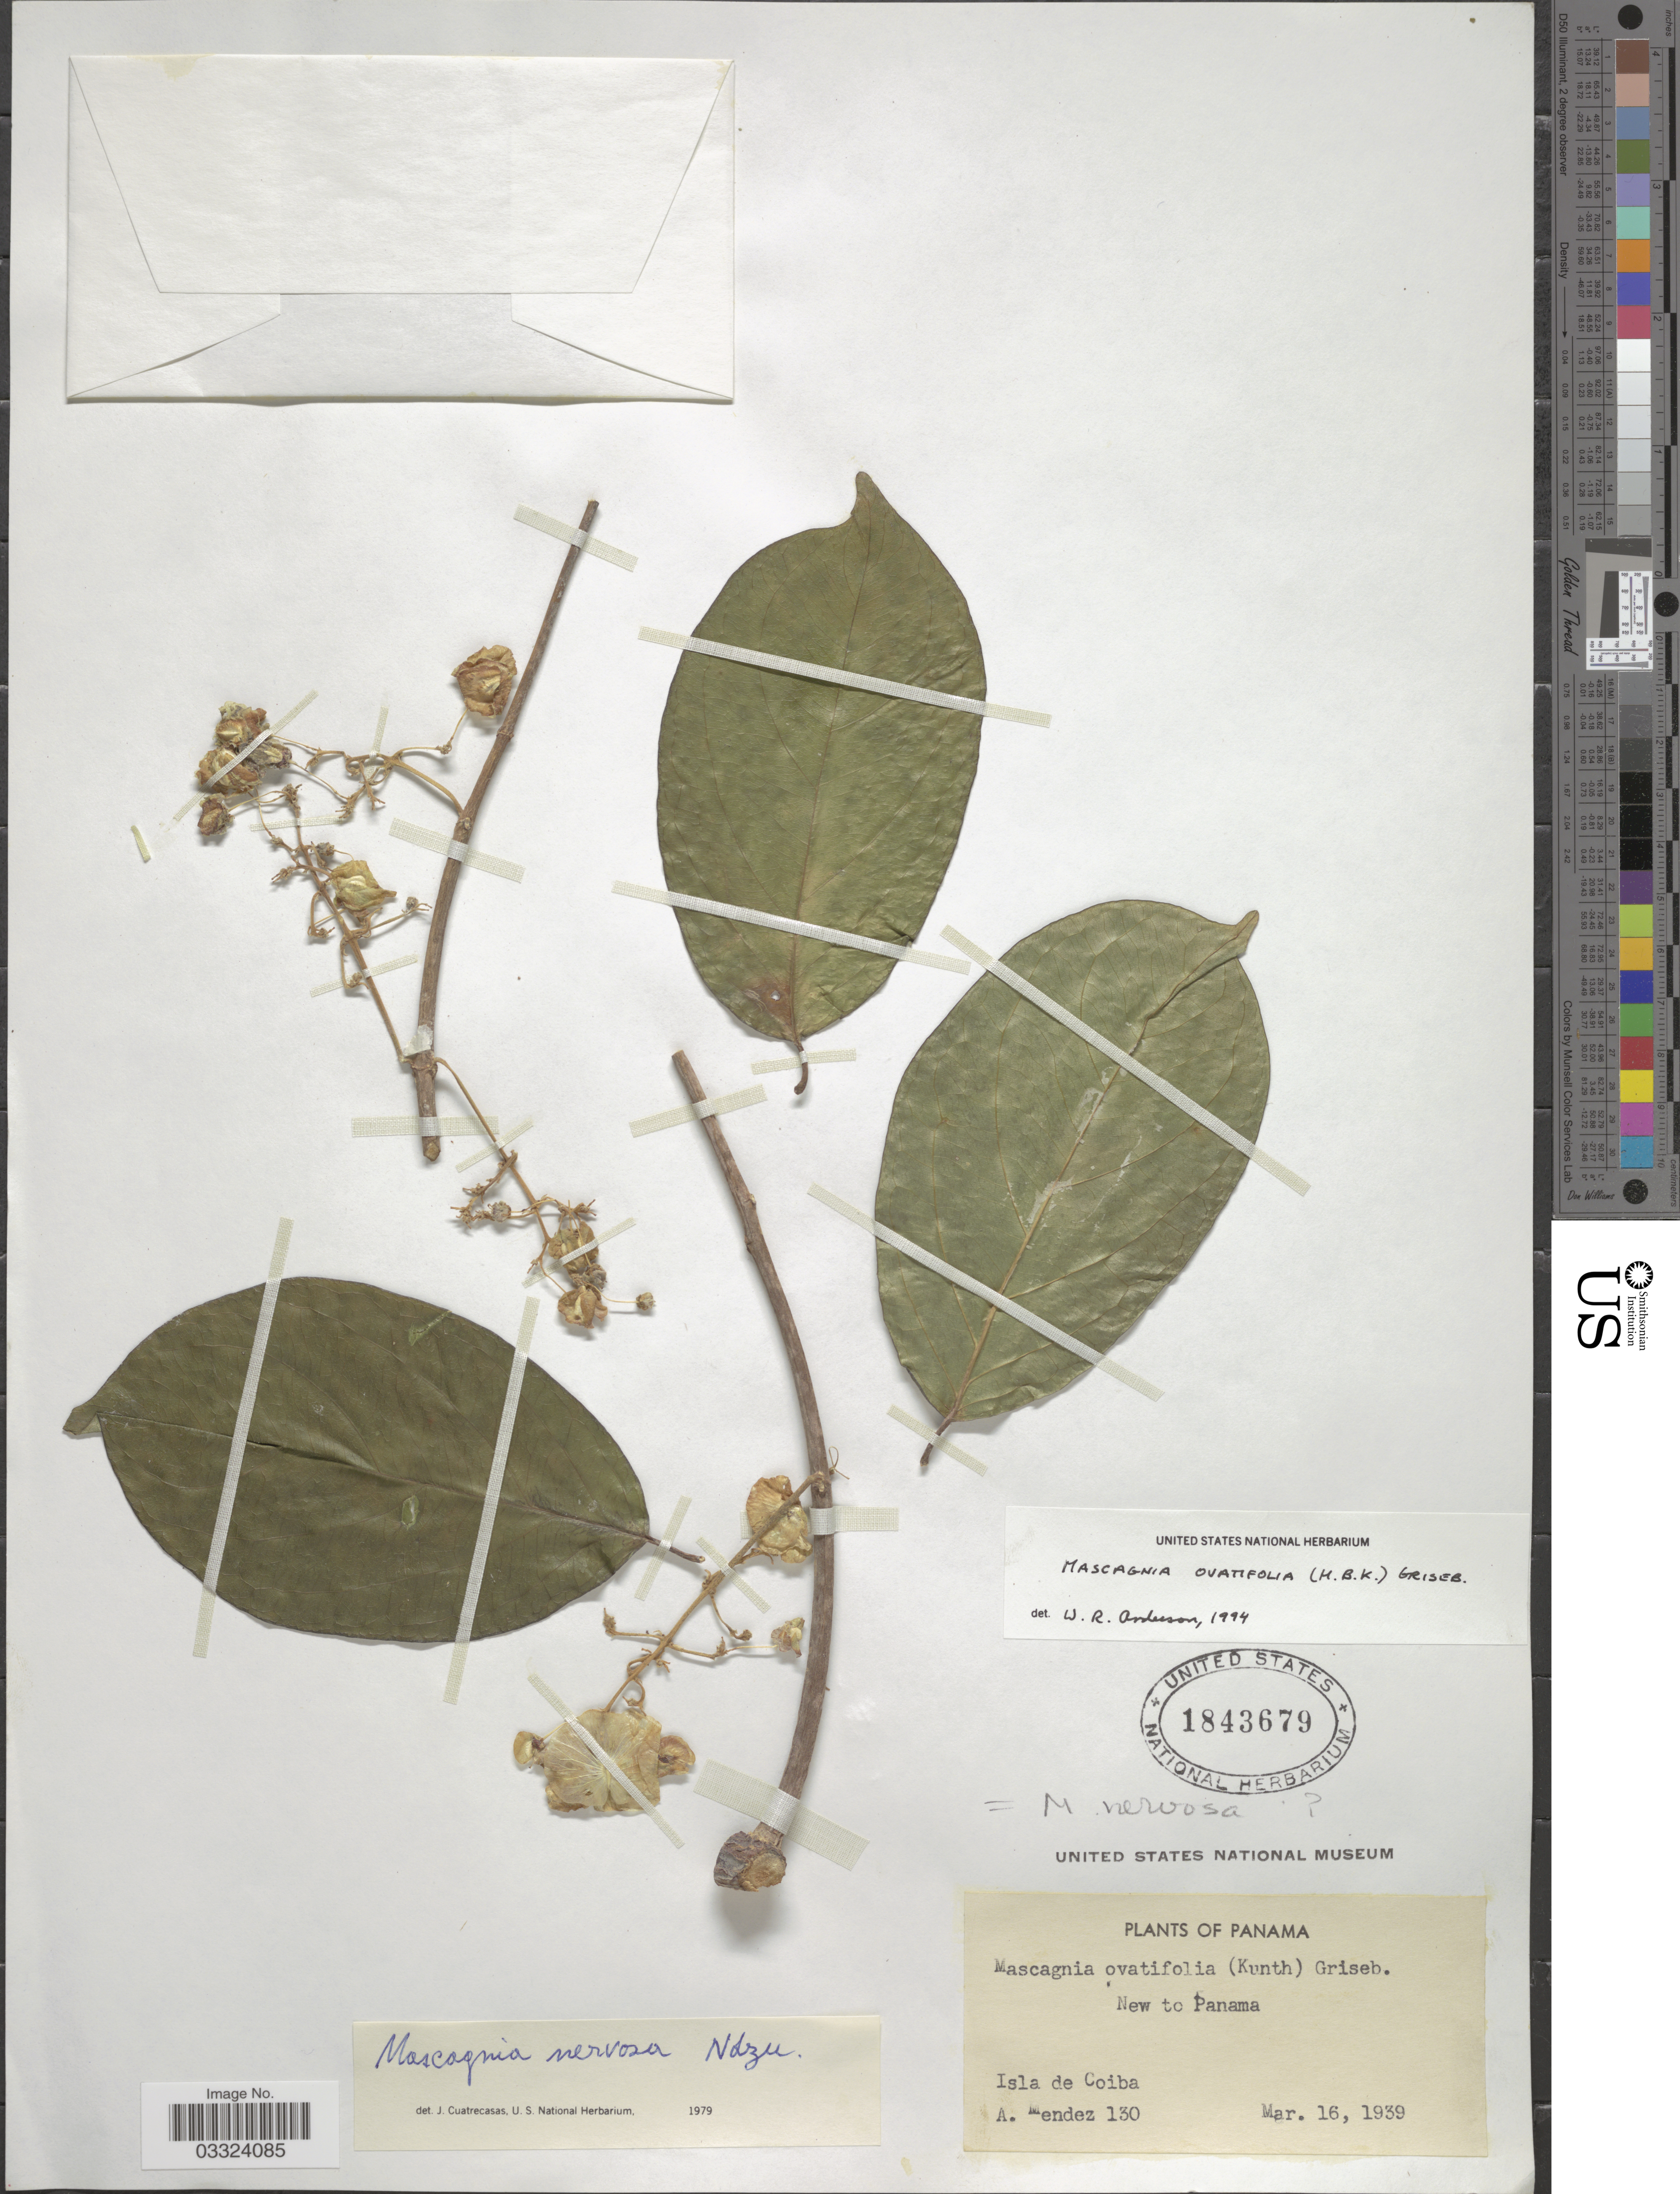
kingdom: Plantae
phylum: Tracheophyta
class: Magnoliopsida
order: Malpighiales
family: Malpighiaceae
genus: Mascagnia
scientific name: Mascagnia ovatifolia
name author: (Kunth) Griseb.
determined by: Anderson, W. R., (MICH), University of Michigan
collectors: A. Mendez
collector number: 130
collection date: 1939-03-16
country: Panama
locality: Isla de Coiba.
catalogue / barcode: US 1843679